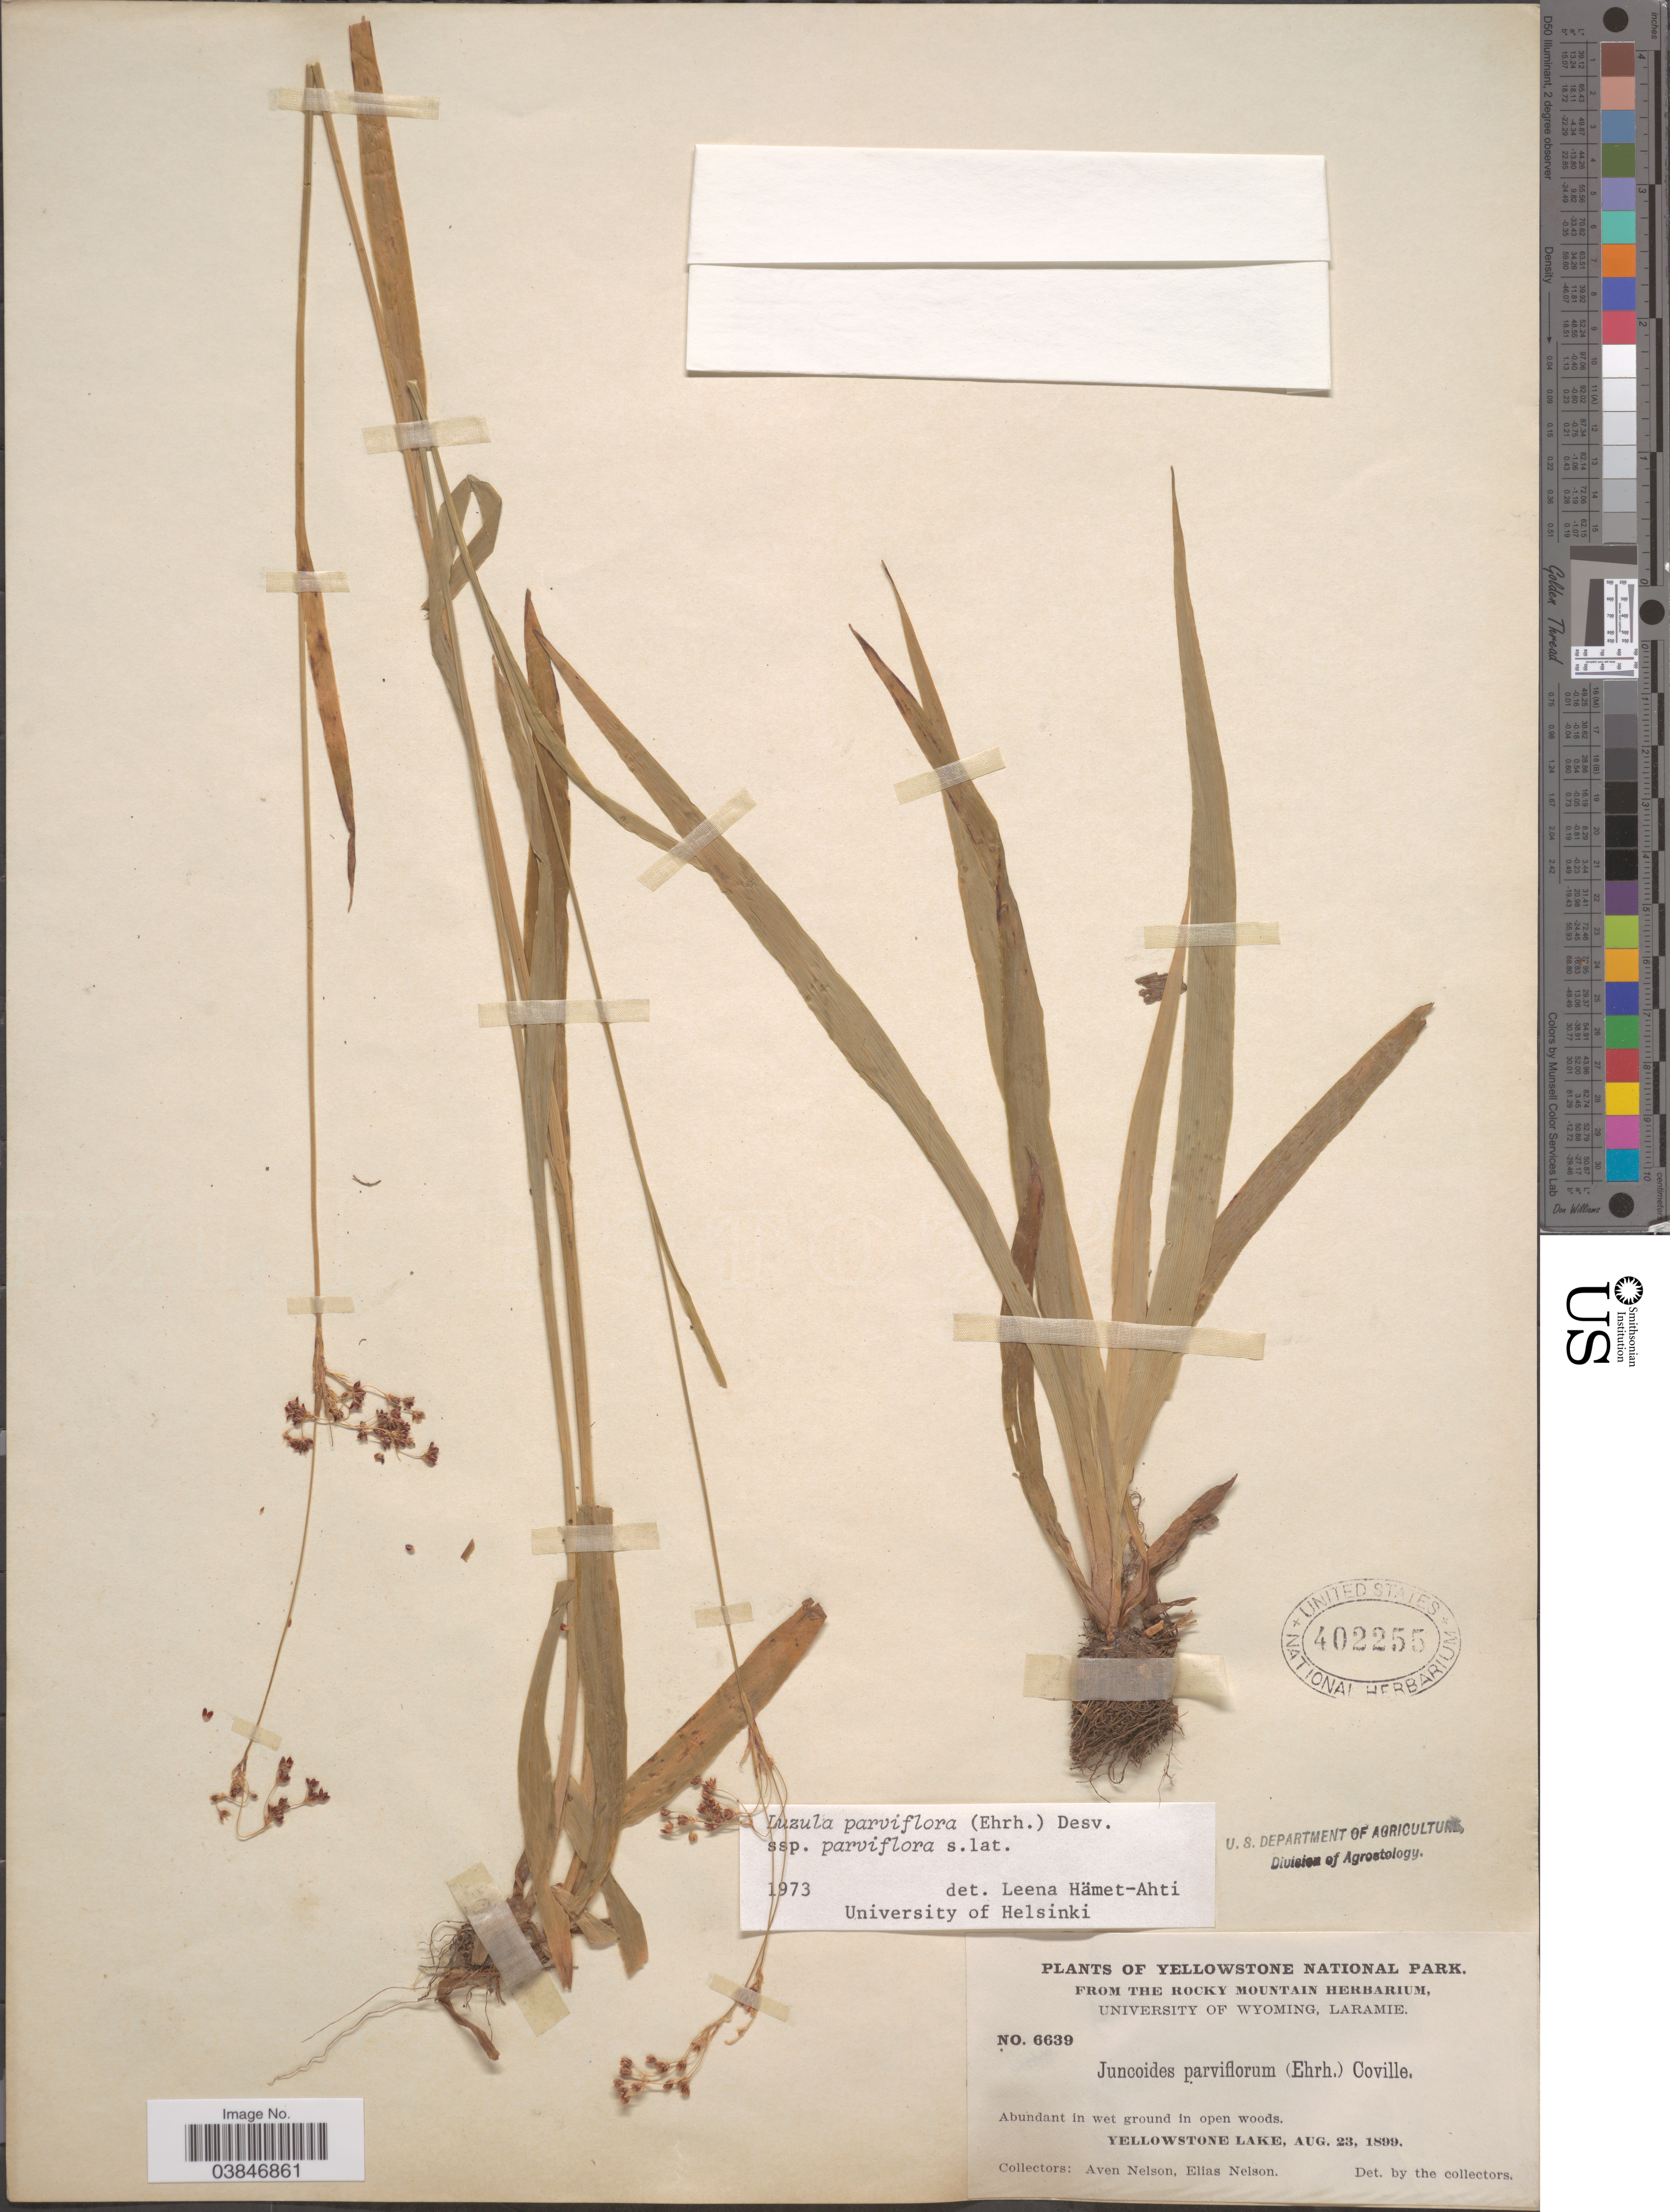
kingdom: Plantae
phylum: Tracheophyta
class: Liliopsida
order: Poales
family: Juncaceae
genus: Luzula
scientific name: Luzula parviflora subsp. parviflora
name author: (Ehrh.) Desv.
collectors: A. Nelson & E. Nelson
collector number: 6639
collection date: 1899-08-23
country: United States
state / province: Wyoming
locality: Yellowstone National Park. Yellowstone Lake.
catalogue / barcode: US 402255